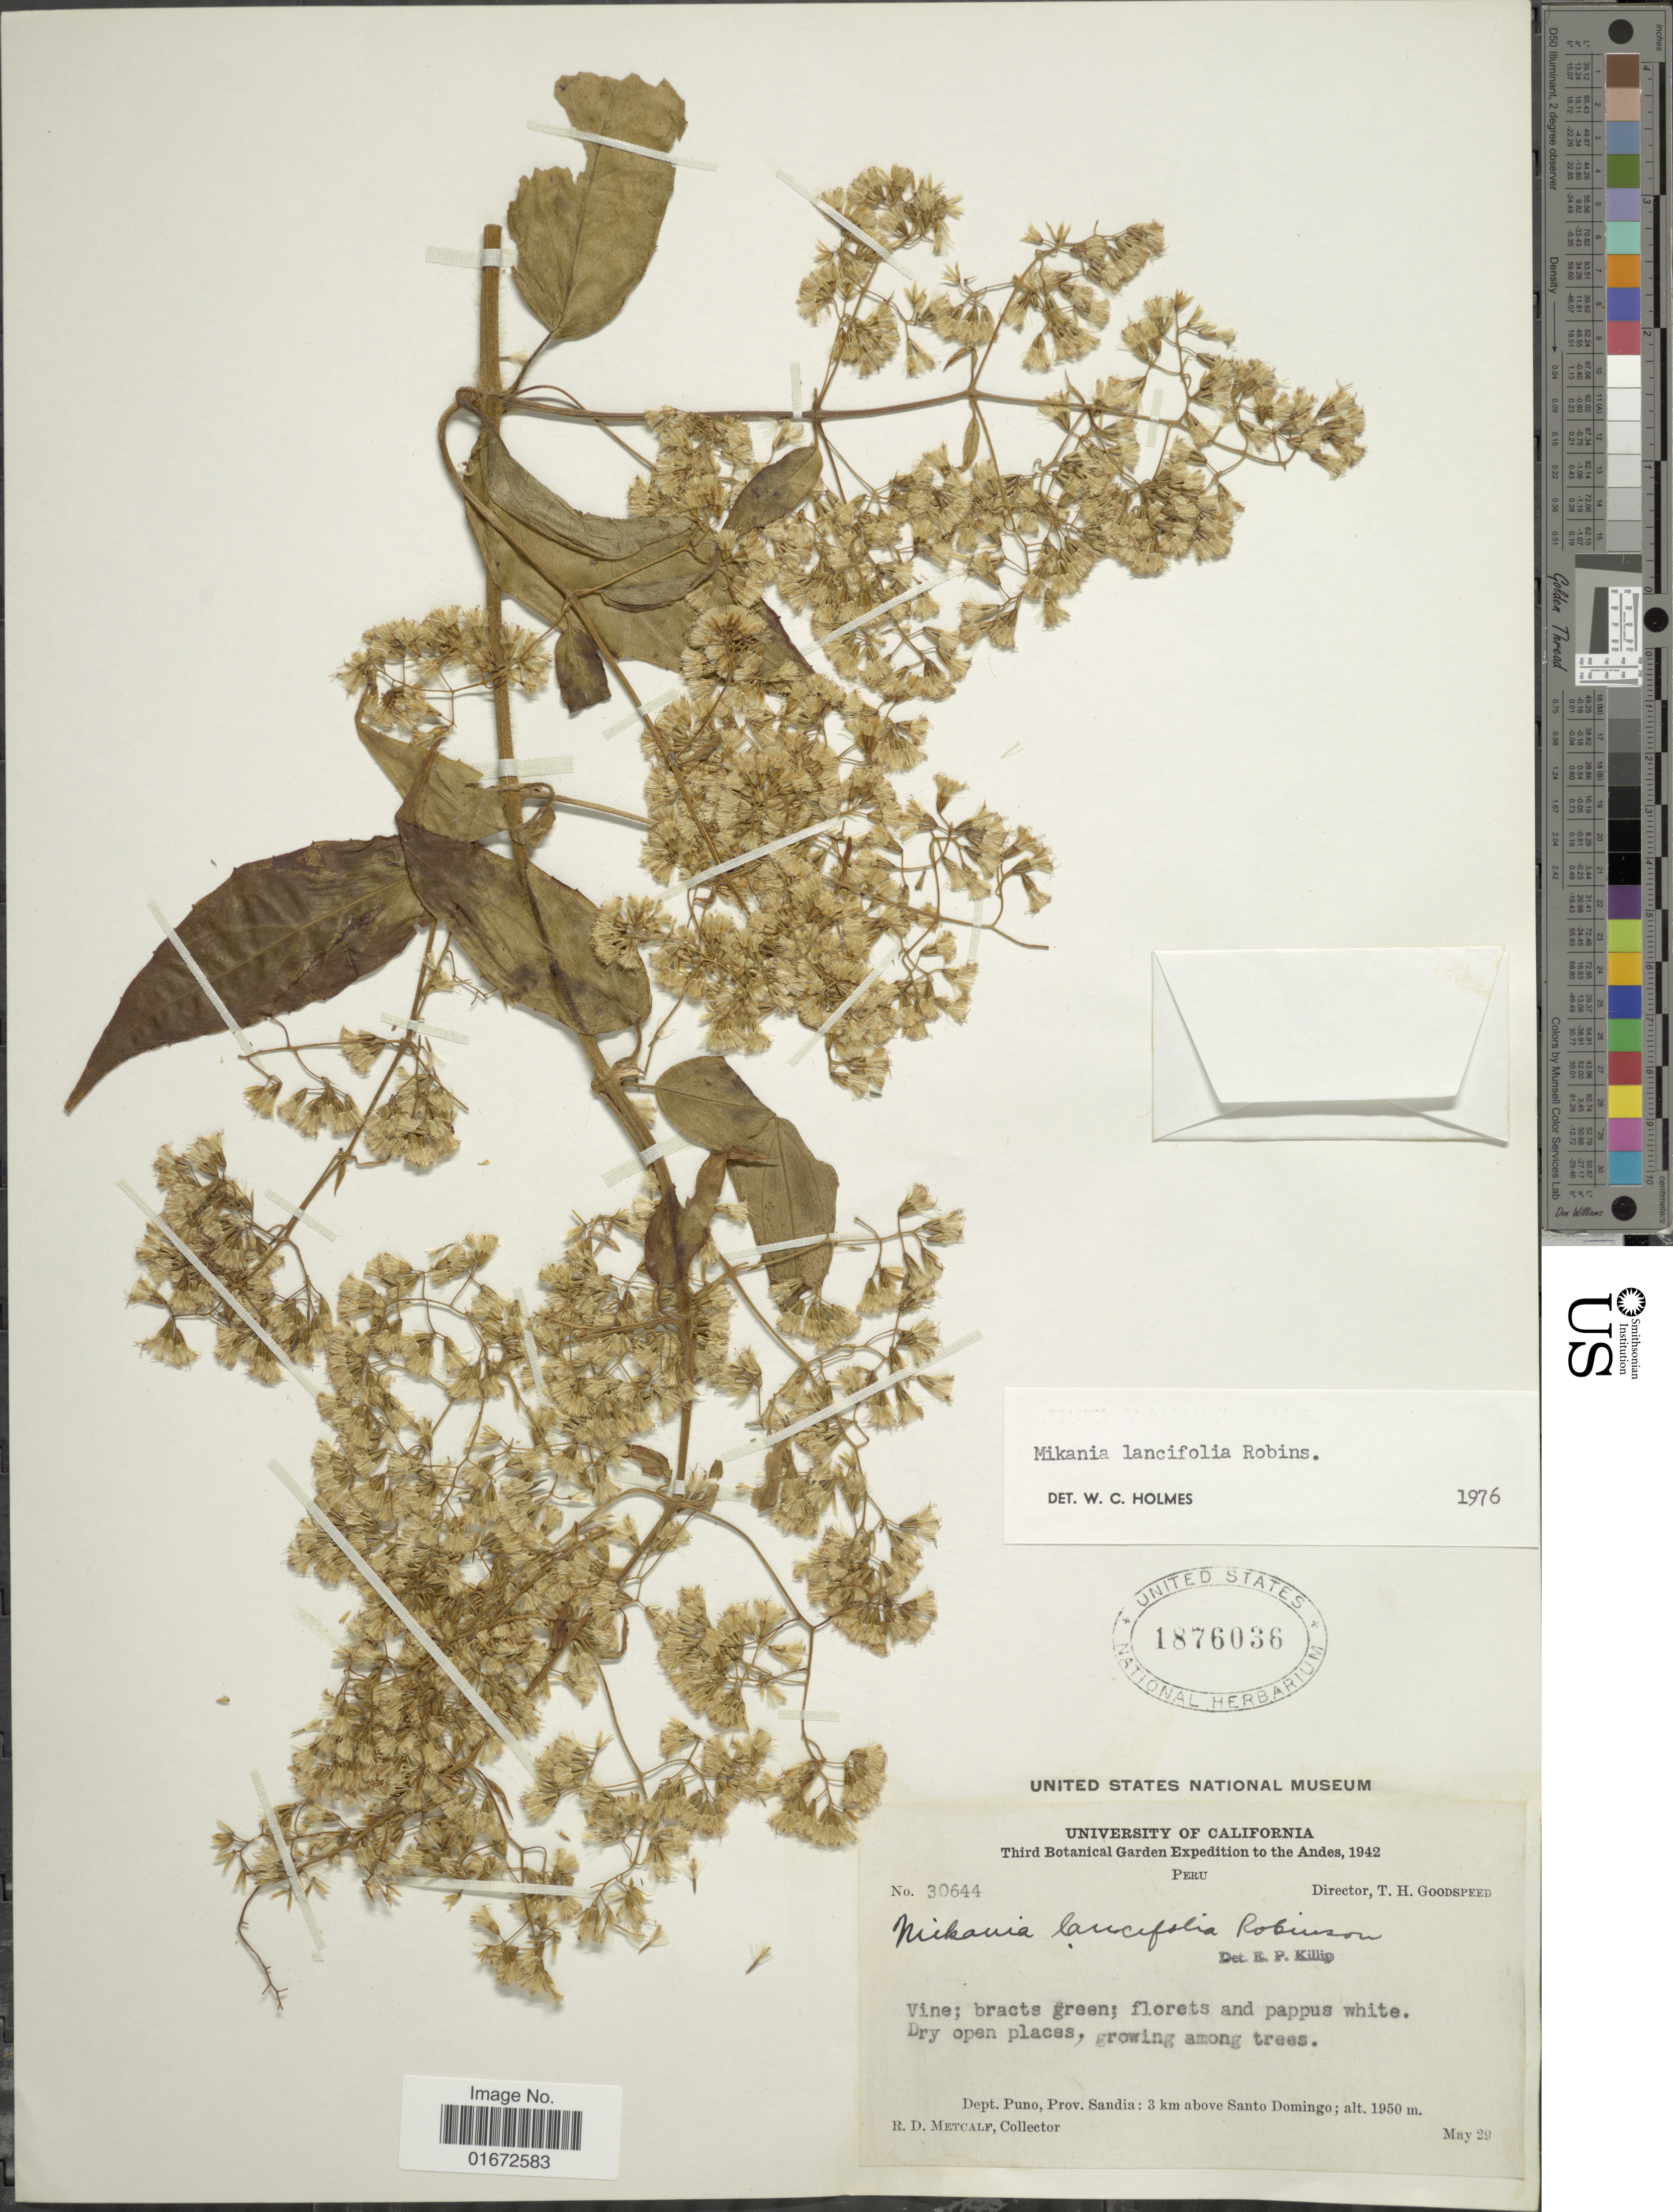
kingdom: Plantae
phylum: Tracheophyta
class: Magnoliopsida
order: Asterales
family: Asteraceae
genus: Mikania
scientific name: Mikania sylvatica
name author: Klatt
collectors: R. D. Metcalf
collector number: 30644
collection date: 1942-05-29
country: Peru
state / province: Puno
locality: Dept. Puno, Prov. Sandi: 3 km above Santo Domingo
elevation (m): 1950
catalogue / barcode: US 1876036